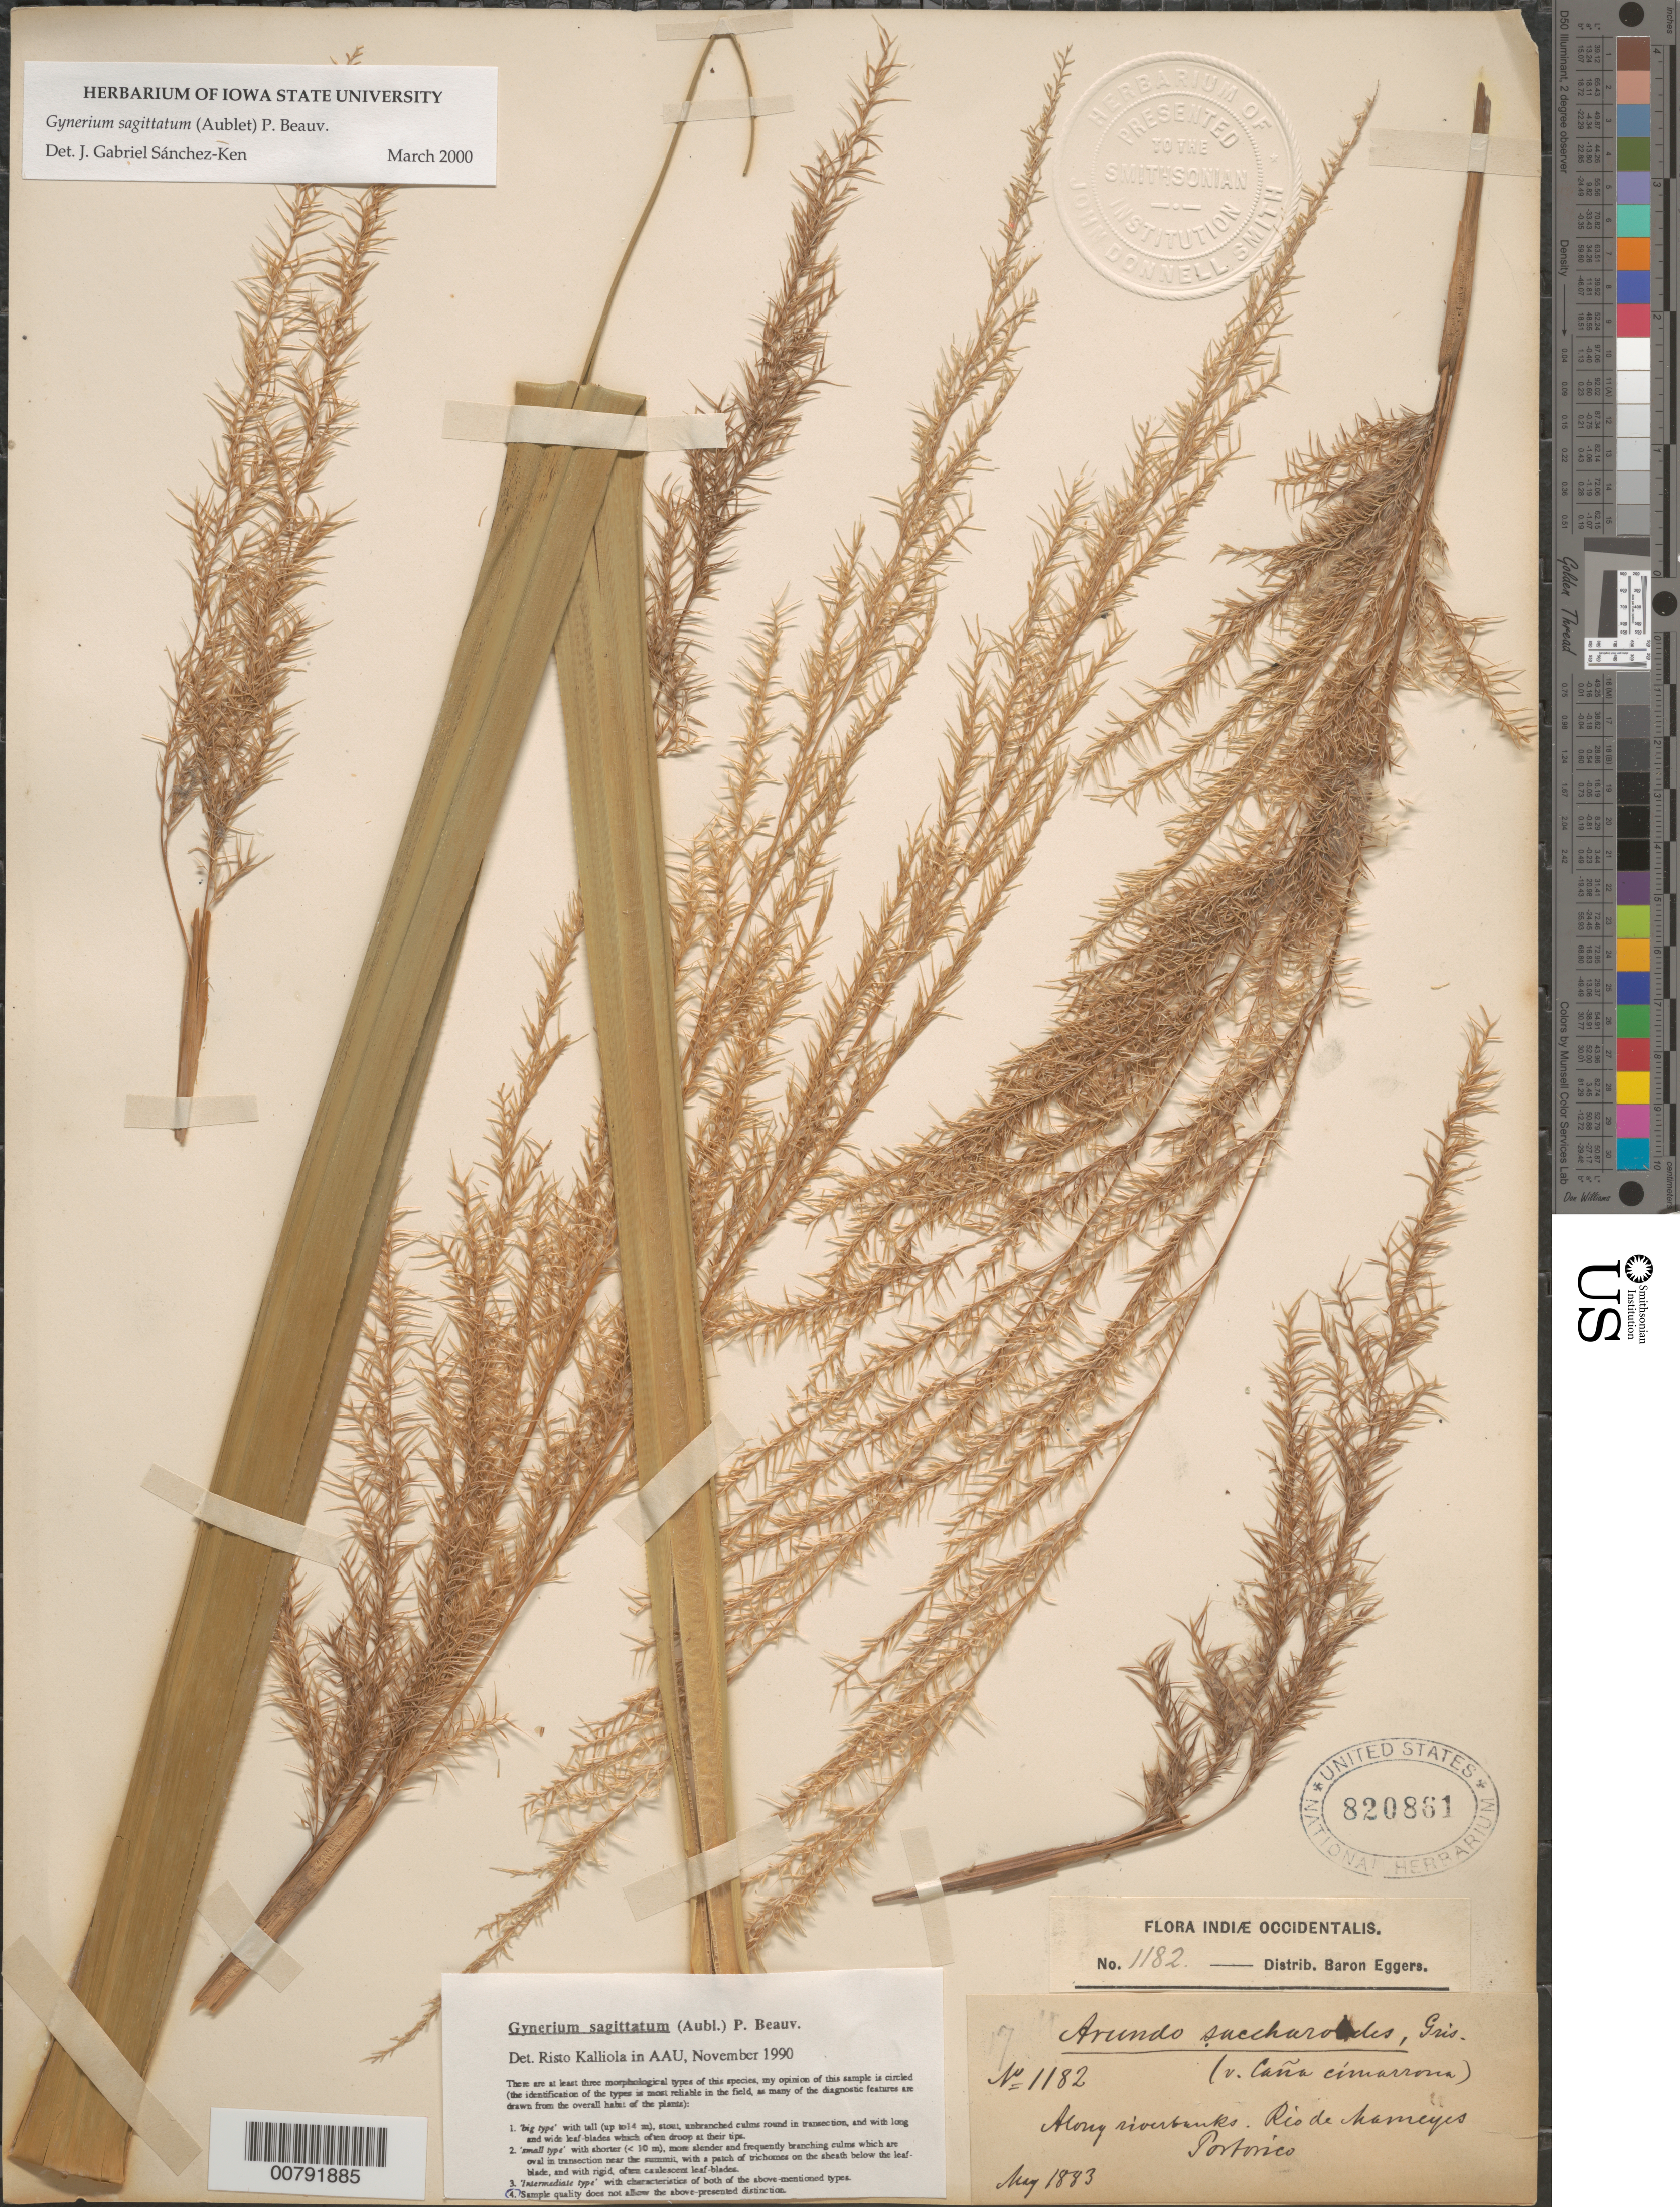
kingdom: Plantae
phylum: Tracheophyta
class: Liliopsida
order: Poales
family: Poaceae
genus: Gynerium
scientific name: Gynerium sagittatum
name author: (Aubl.) P. Beauv.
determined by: Sánchez-Ken, J. G.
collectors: H. F. A. von Eggers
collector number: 1182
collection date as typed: Aug 1883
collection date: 1883-08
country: Puerto Rico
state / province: Río Grande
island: Puerto Rico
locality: Río de Mameyes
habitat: Along riverbank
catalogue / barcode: US 820861